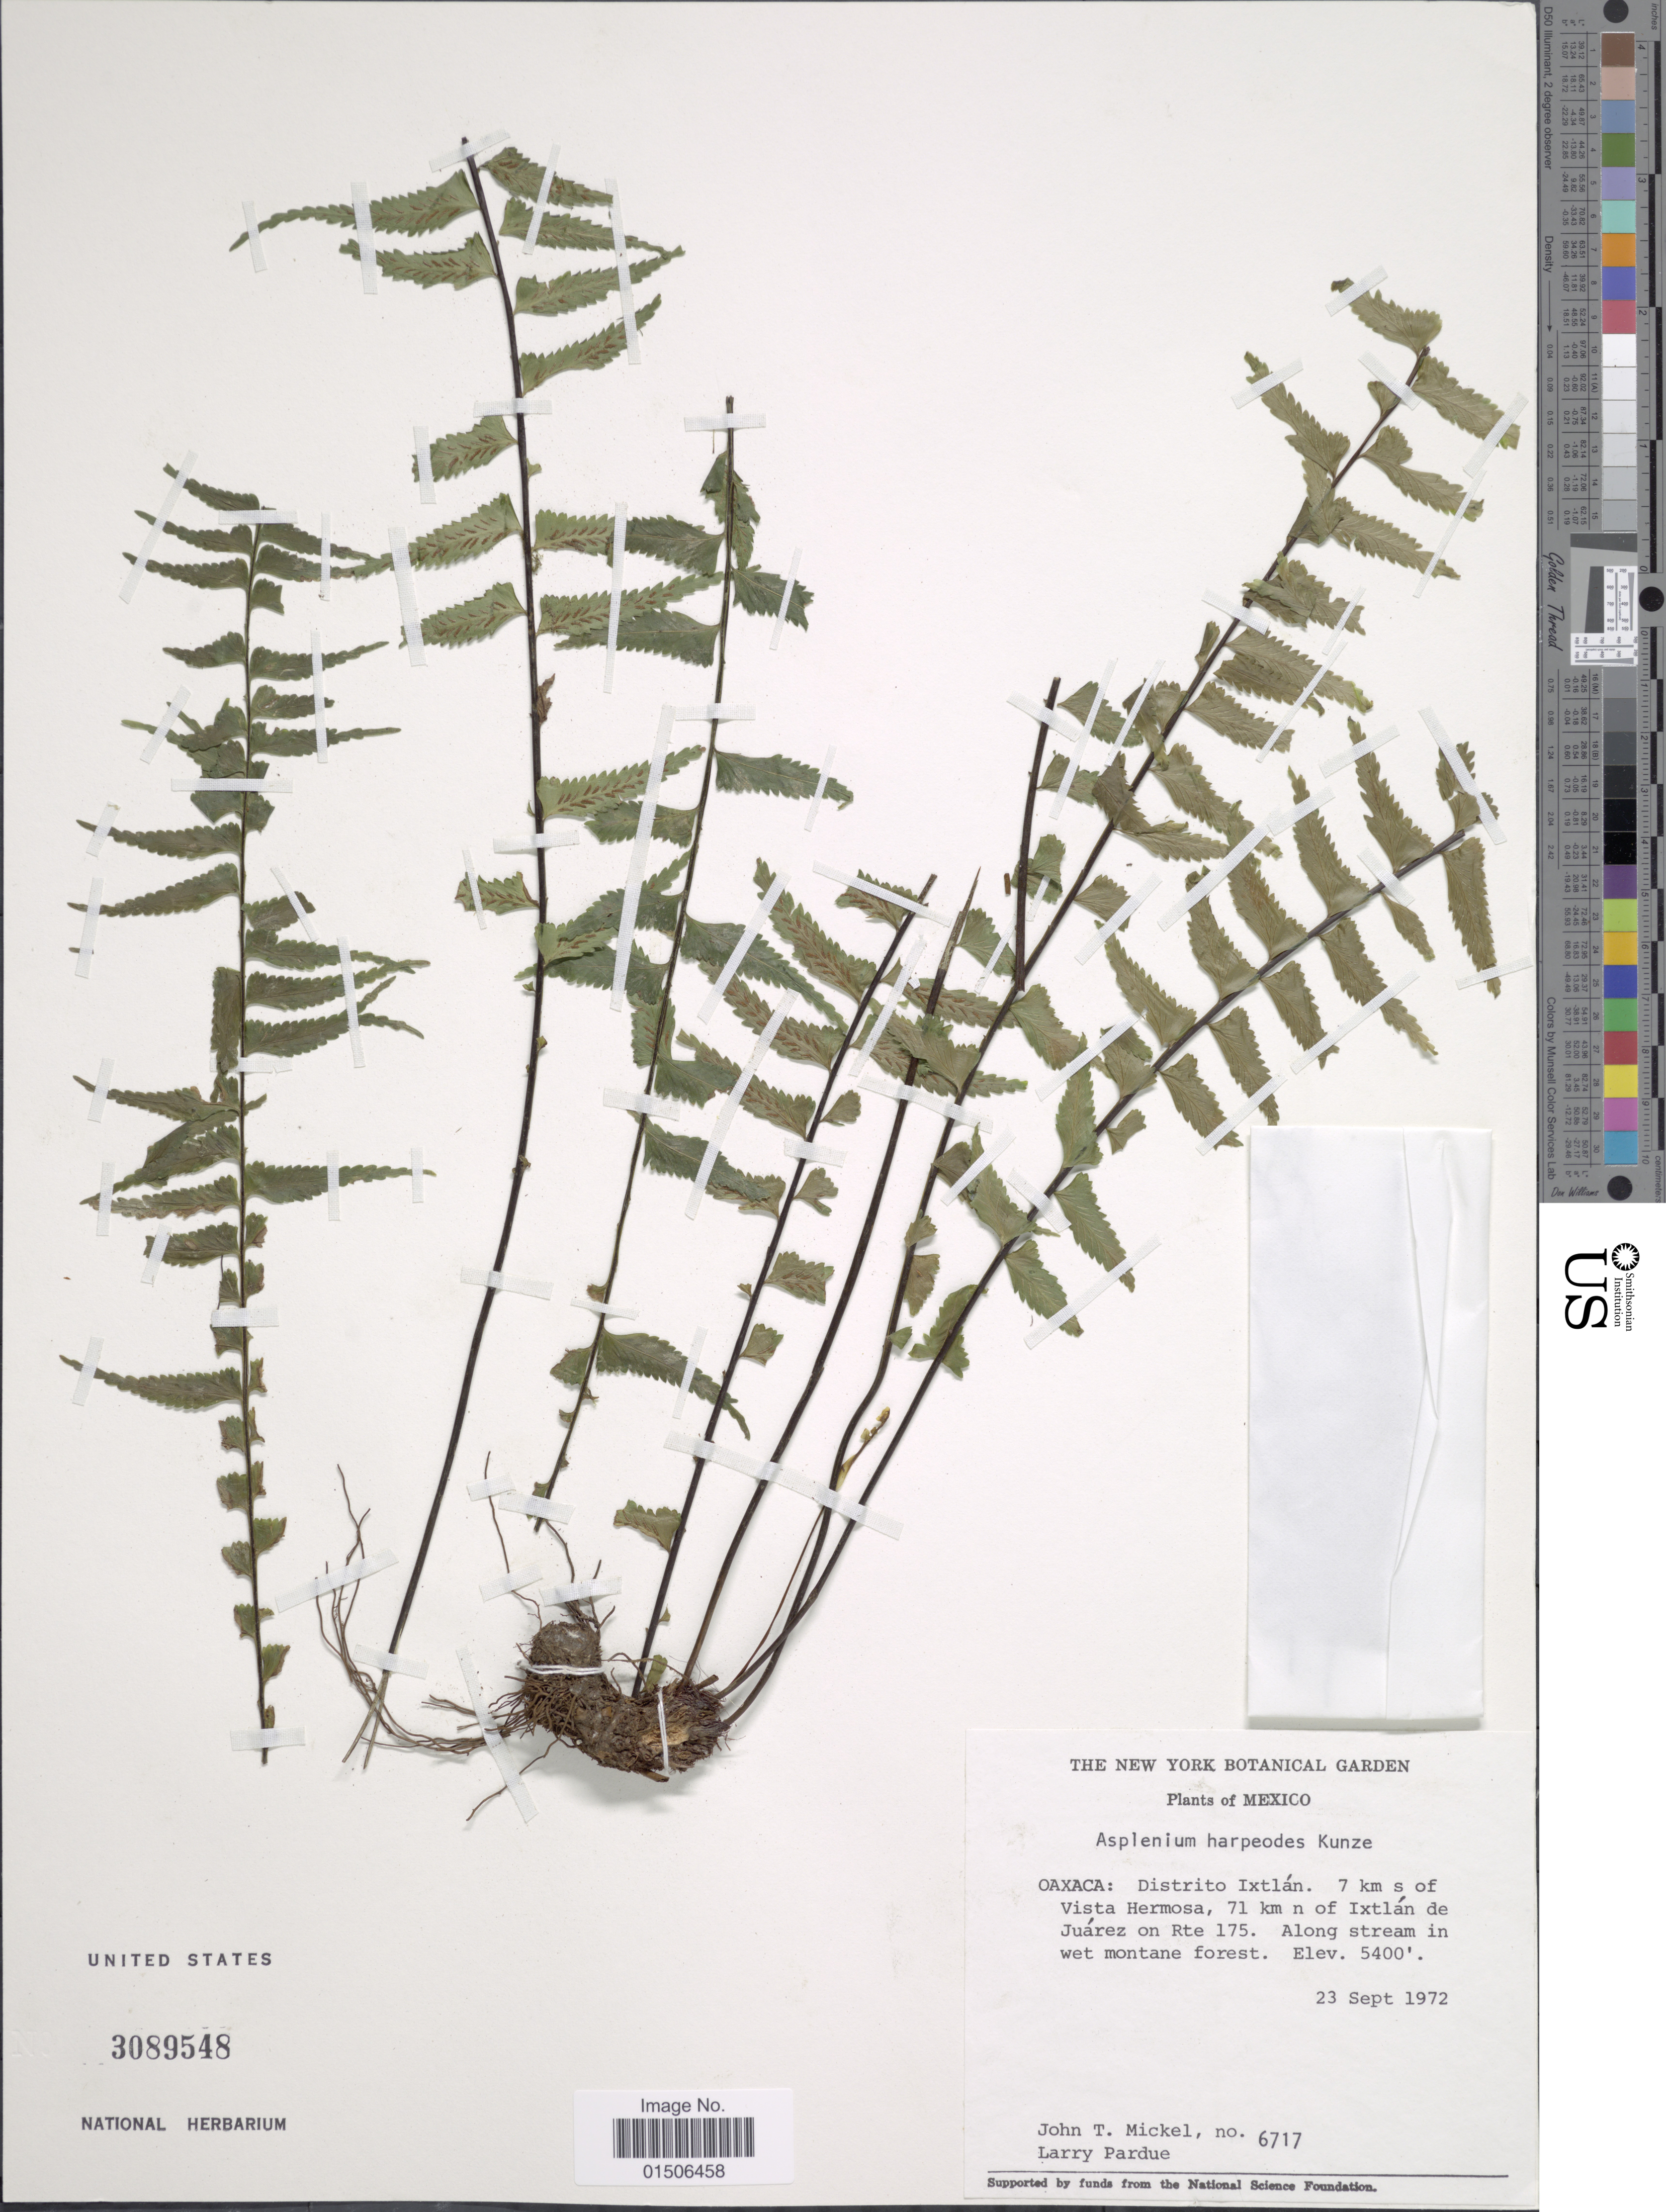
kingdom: Plantae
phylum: Tracheophyta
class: Polypodiopsida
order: Polypodiales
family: Aspleniaceae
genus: Asplenium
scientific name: Asplenium harpeodes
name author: Kunze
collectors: J. T. Mickel & L. Pardue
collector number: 6717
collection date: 1972-09-23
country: Mexico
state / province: Oaxaca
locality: Distrito Ixtlán. 7 km s of Vista Hermosa, 71 km n of Ixtlán de Juárez on Rte 175. Along stream in wet montane forest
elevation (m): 1646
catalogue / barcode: US 3089548